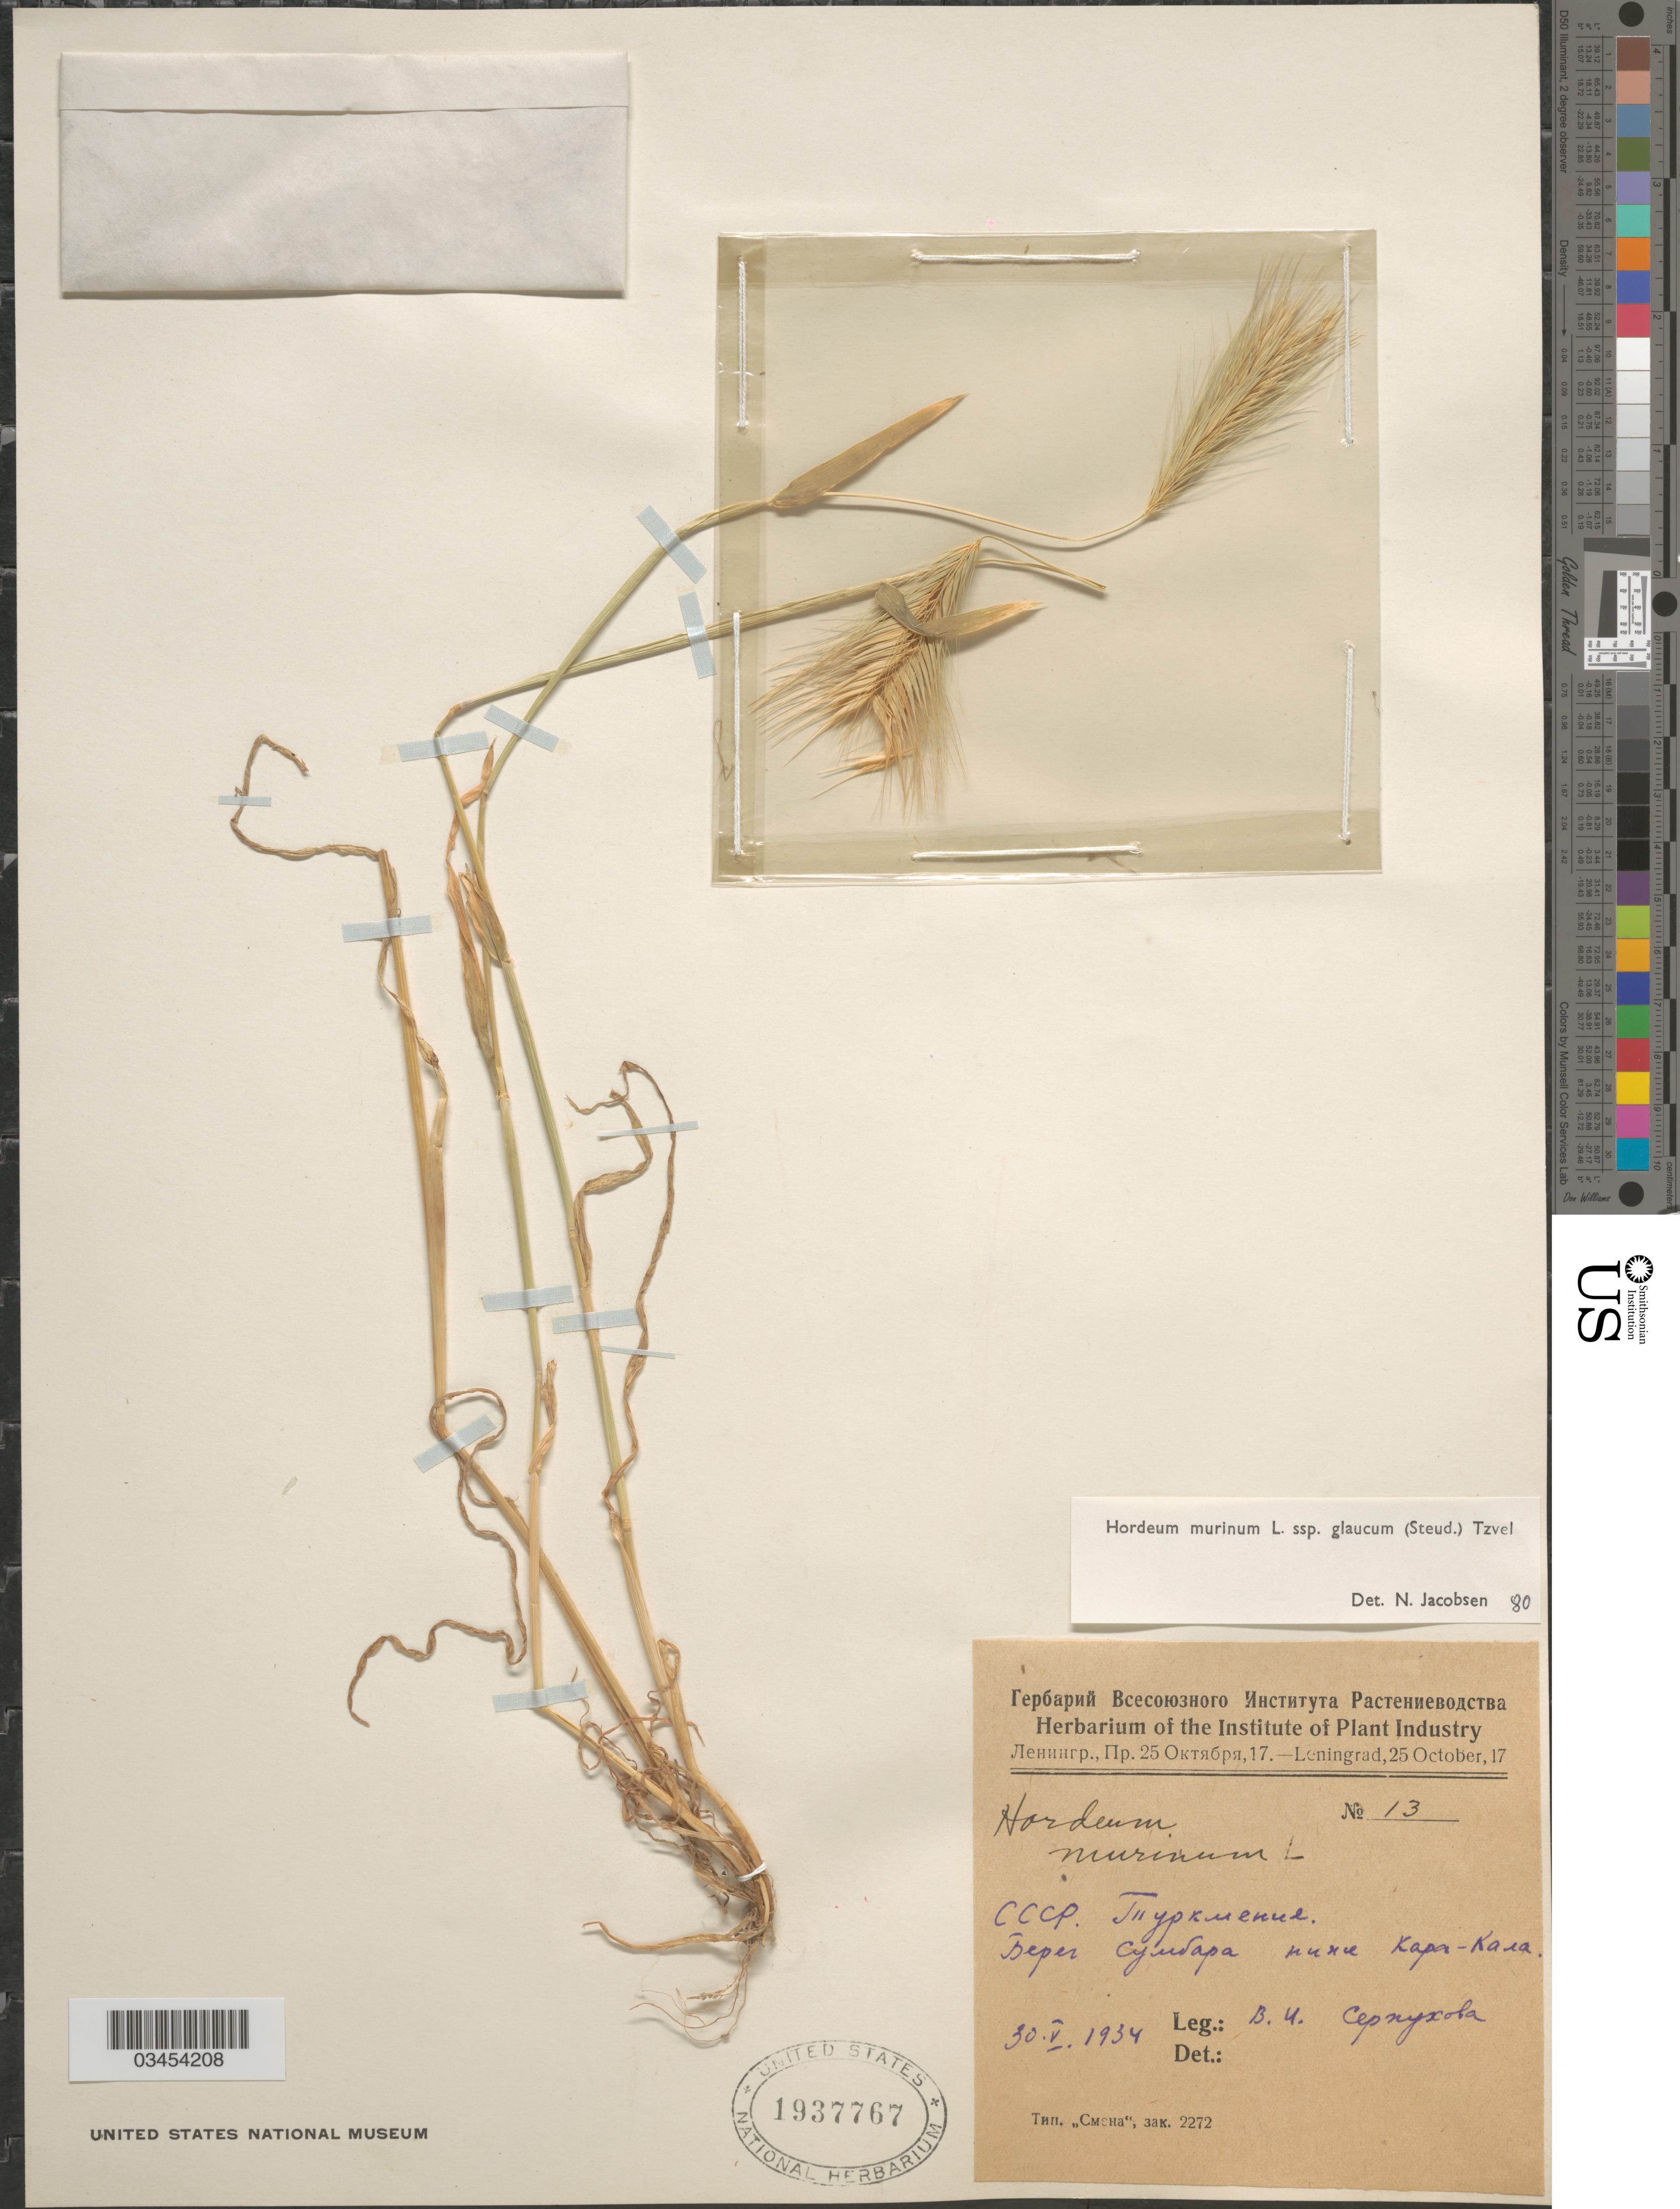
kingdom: Plantae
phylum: Tracheophyta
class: Liliopsida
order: Poales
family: Poaceae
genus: Hordeum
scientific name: Hordeum murinum subsp. glaucum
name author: (Steud.) Tzvelev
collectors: V. Serpukhova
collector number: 13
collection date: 1934-05-30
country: Turkmenistan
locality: Kopet Dag Mts, shore of Sumbar river, Kara-Kala Peaks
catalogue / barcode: US 1937767